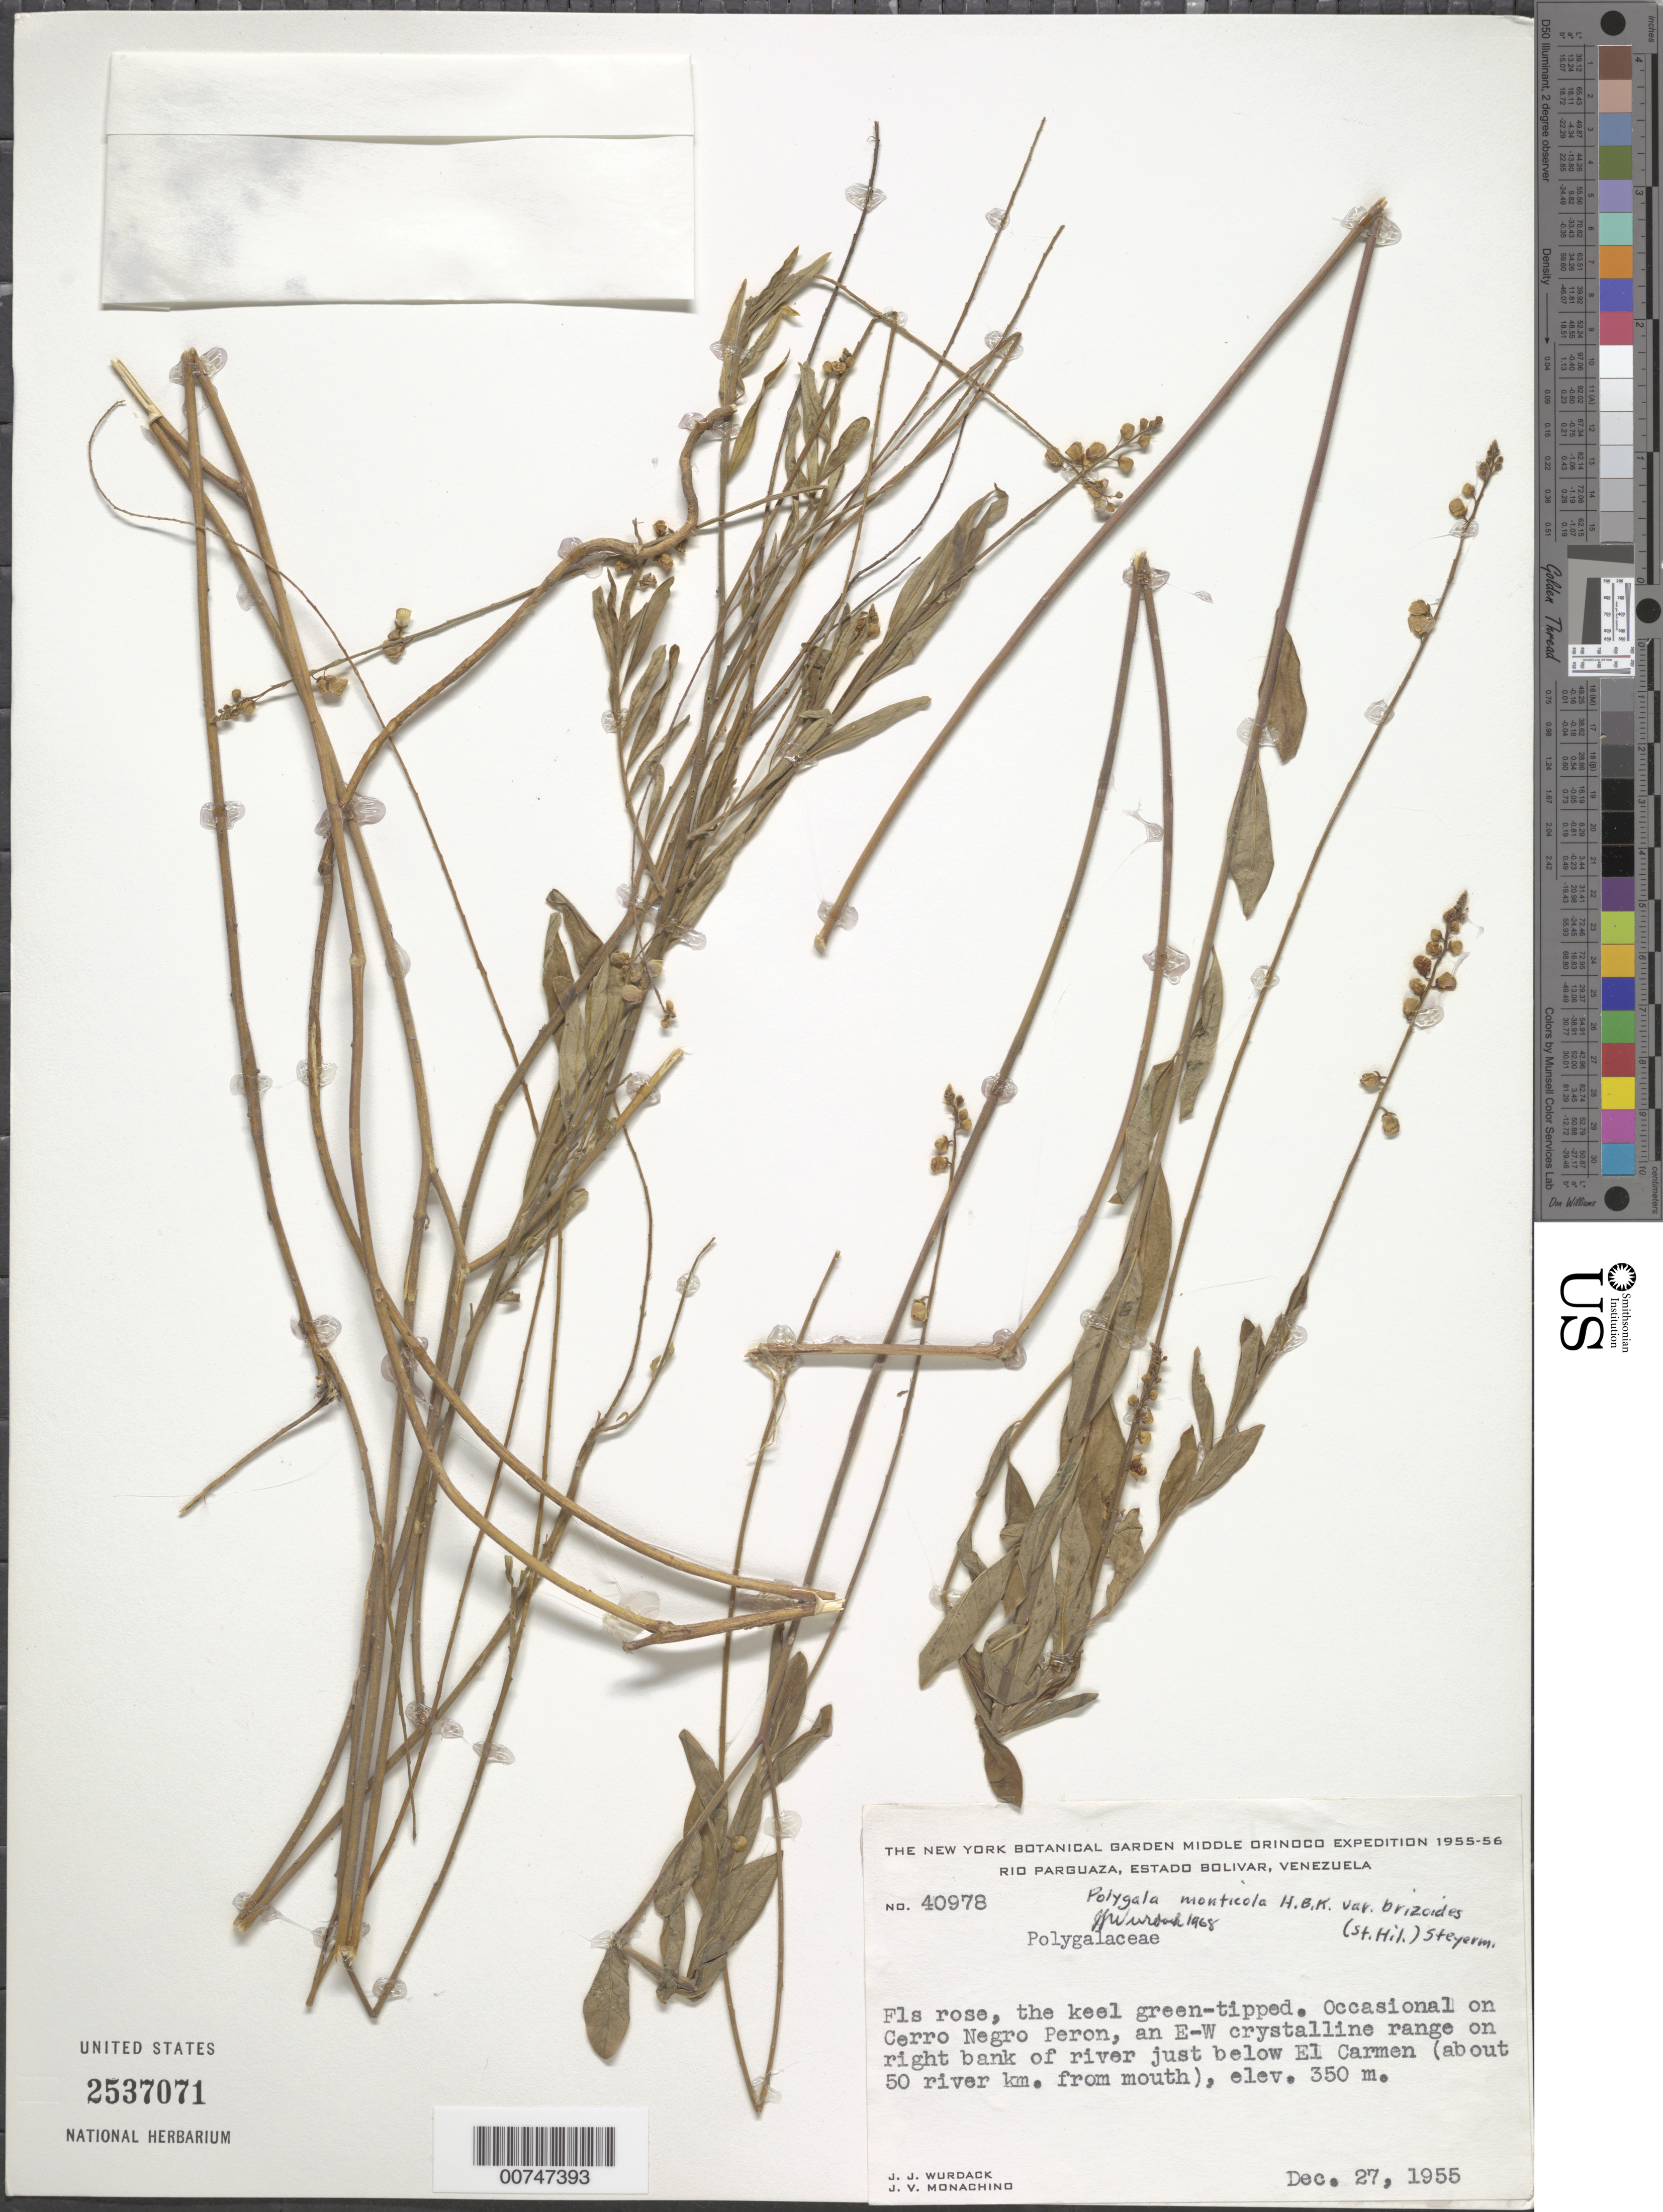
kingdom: Plantae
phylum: Tracheophyta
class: Magnoliopsida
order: Fabales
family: Polygalaceae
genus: Asemeia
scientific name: Asemeia violacea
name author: (Aubl.) J.F.B. Pastore & J.R. Abbott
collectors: J. J. Wurdack & J. V. Monachino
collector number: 40978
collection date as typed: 27-Dec-55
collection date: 1955-12-27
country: Venezuela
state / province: Bolívar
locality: Río Parguaza, Cerro Negro Parado, below El Carmen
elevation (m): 120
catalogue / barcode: US 2537071